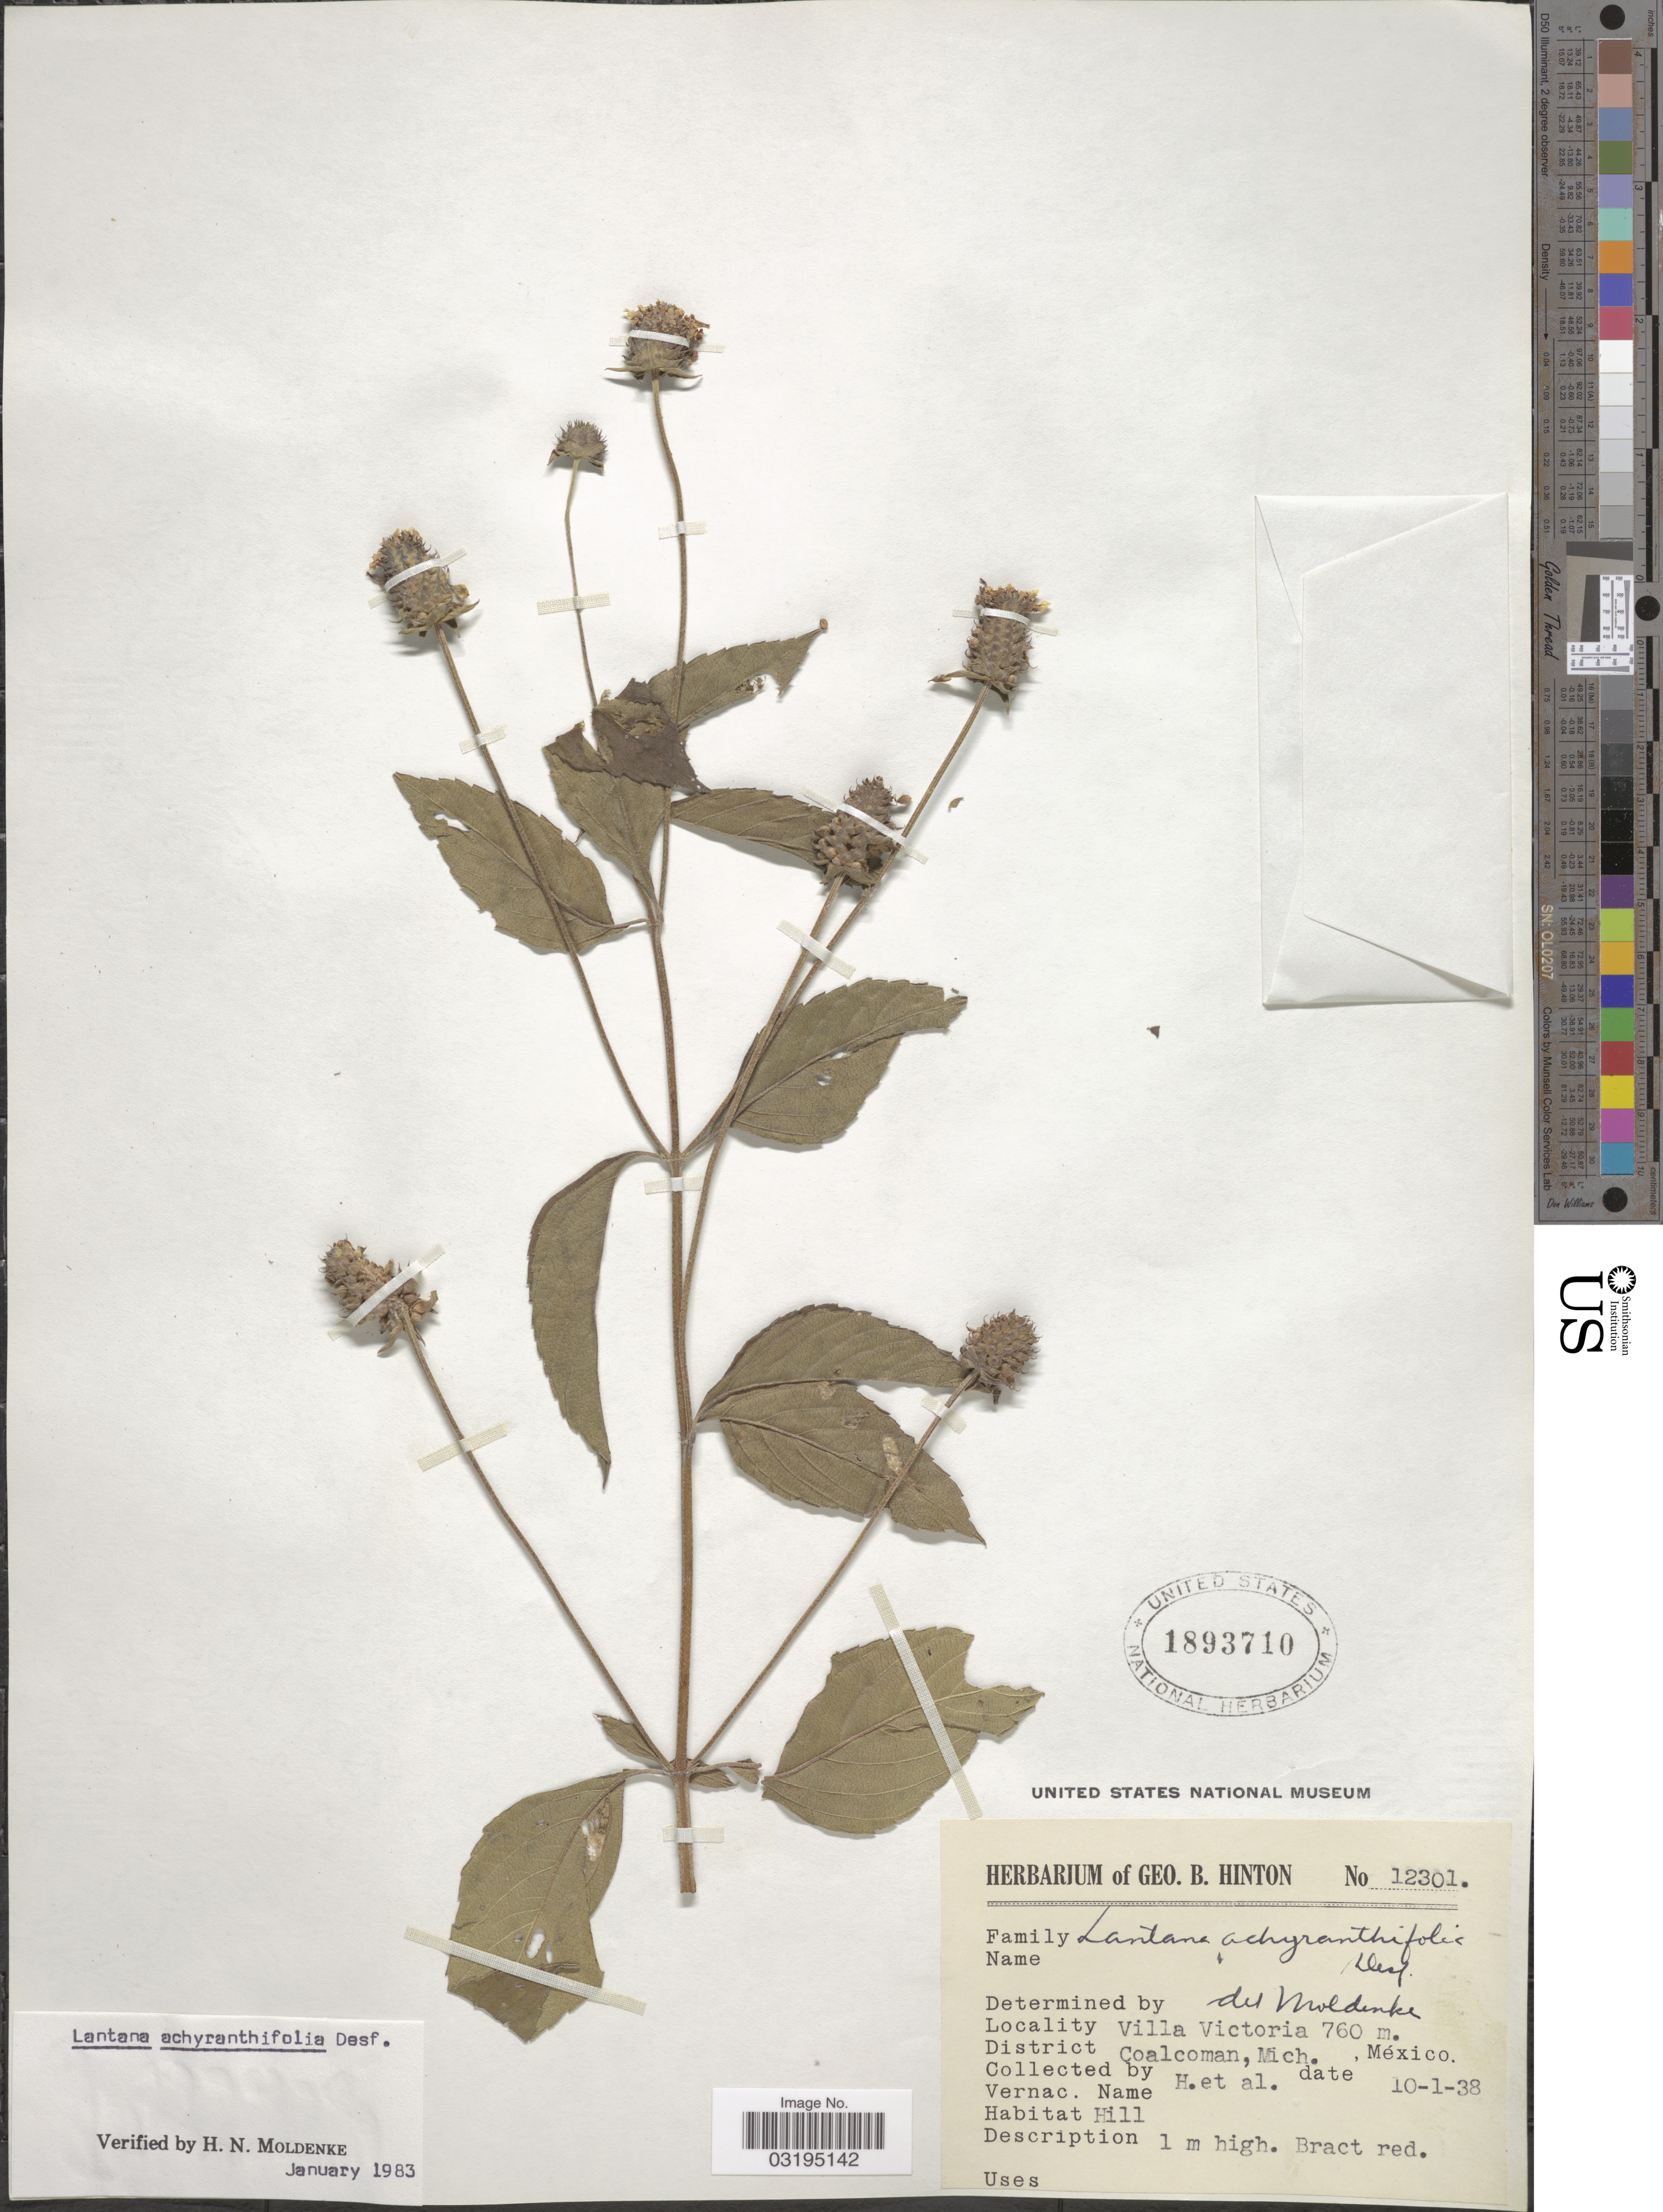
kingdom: Plantae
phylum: Tracheophyta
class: Magnoliopsida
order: Lamiales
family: Verbenaceae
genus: Lantana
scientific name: Lantana achyranthifolia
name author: Desf.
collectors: G. B. Hinton & et al.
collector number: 12301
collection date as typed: Transcribed d/m/y: 1/10/38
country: Mexico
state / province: Michoacán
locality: Villa Victoria. District Coalcoman.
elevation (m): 760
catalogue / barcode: US 1893710